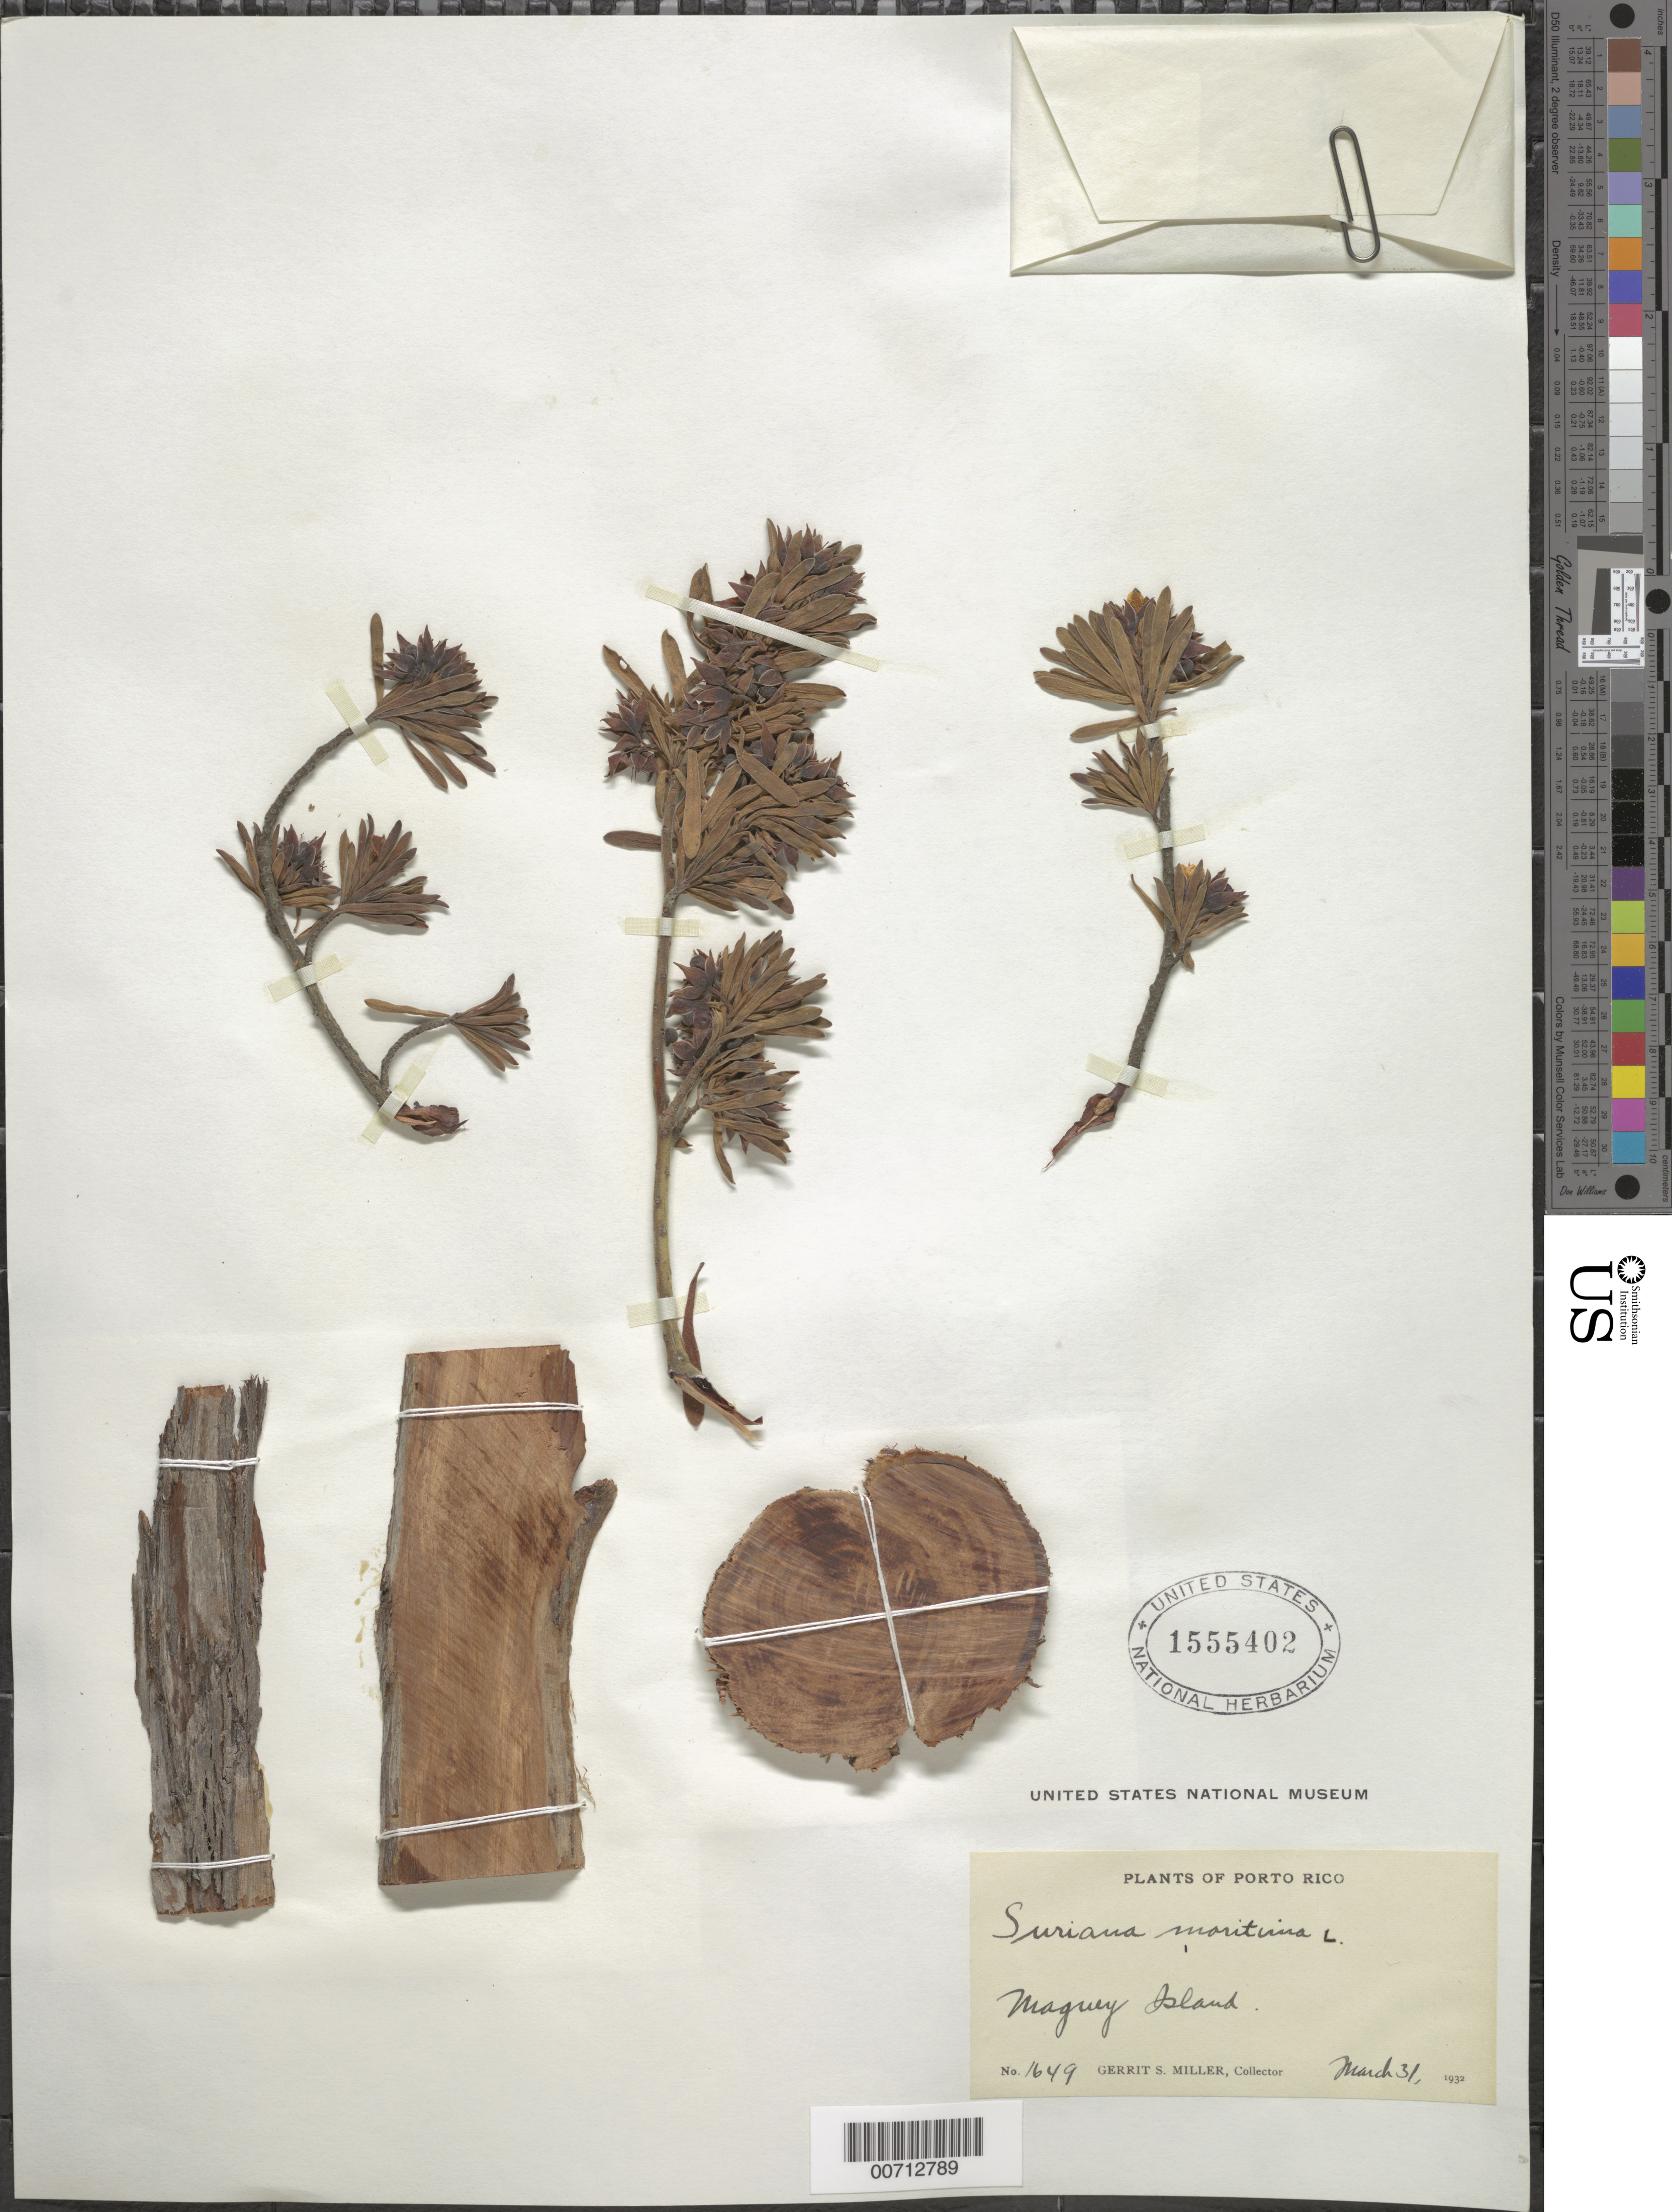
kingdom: Plantae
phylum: Tracheophyta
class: Magnoliopsida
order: Fabales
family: Surianaceae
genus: Suriana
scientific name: Suriana maritima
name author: L.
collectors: G. S. Miller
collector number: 1649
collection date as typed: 31 Mar 1932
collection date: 1932-03-31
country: Puerto Rico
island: Greater Antilles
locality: Maguey I.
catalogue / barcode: US 1555402